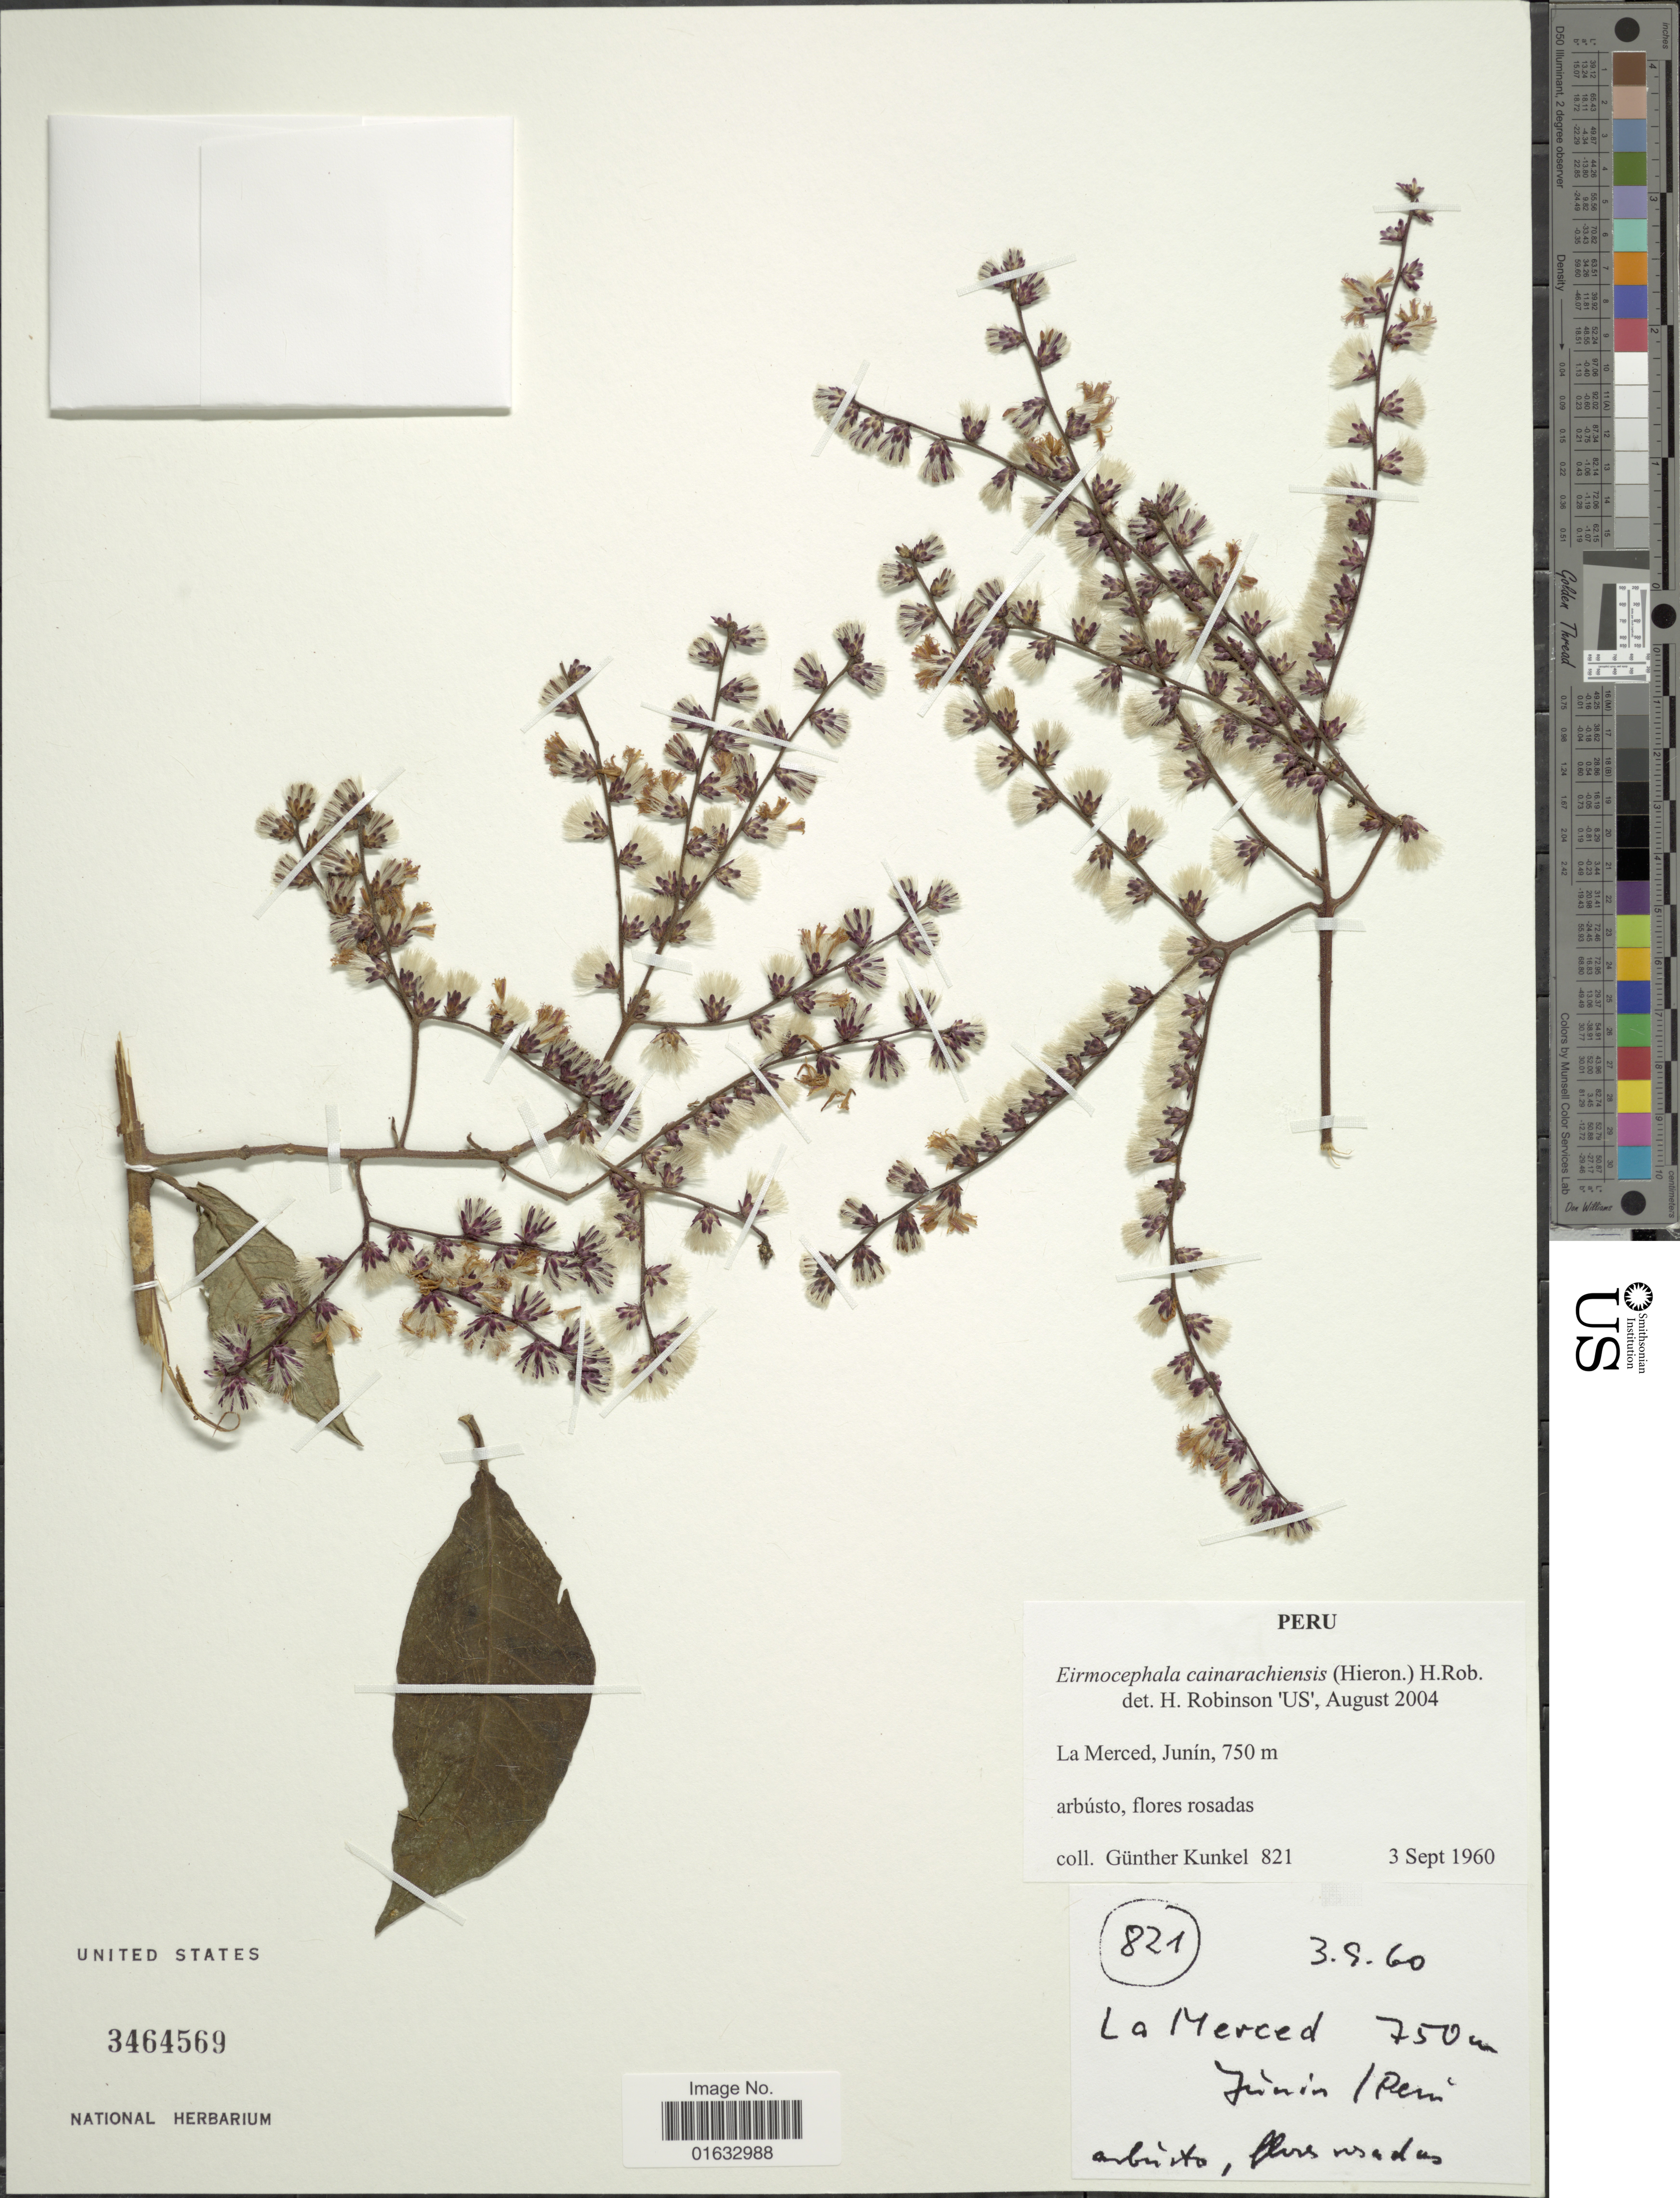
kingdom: Plantae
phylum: Tracheophyta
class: Magnoliopsida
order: Asterales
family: Asteraceae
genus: Eirmocephala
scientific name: Eirmocephala cainarachiensis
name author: (Hieron.) H. Rob.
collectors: G. Kunkel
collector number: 821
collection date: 1960-09-03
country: Peru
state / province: Junín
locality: Peru, La Merced, Junín, arbústo, flores rosadas.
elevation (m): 750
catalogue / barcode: US 3464569